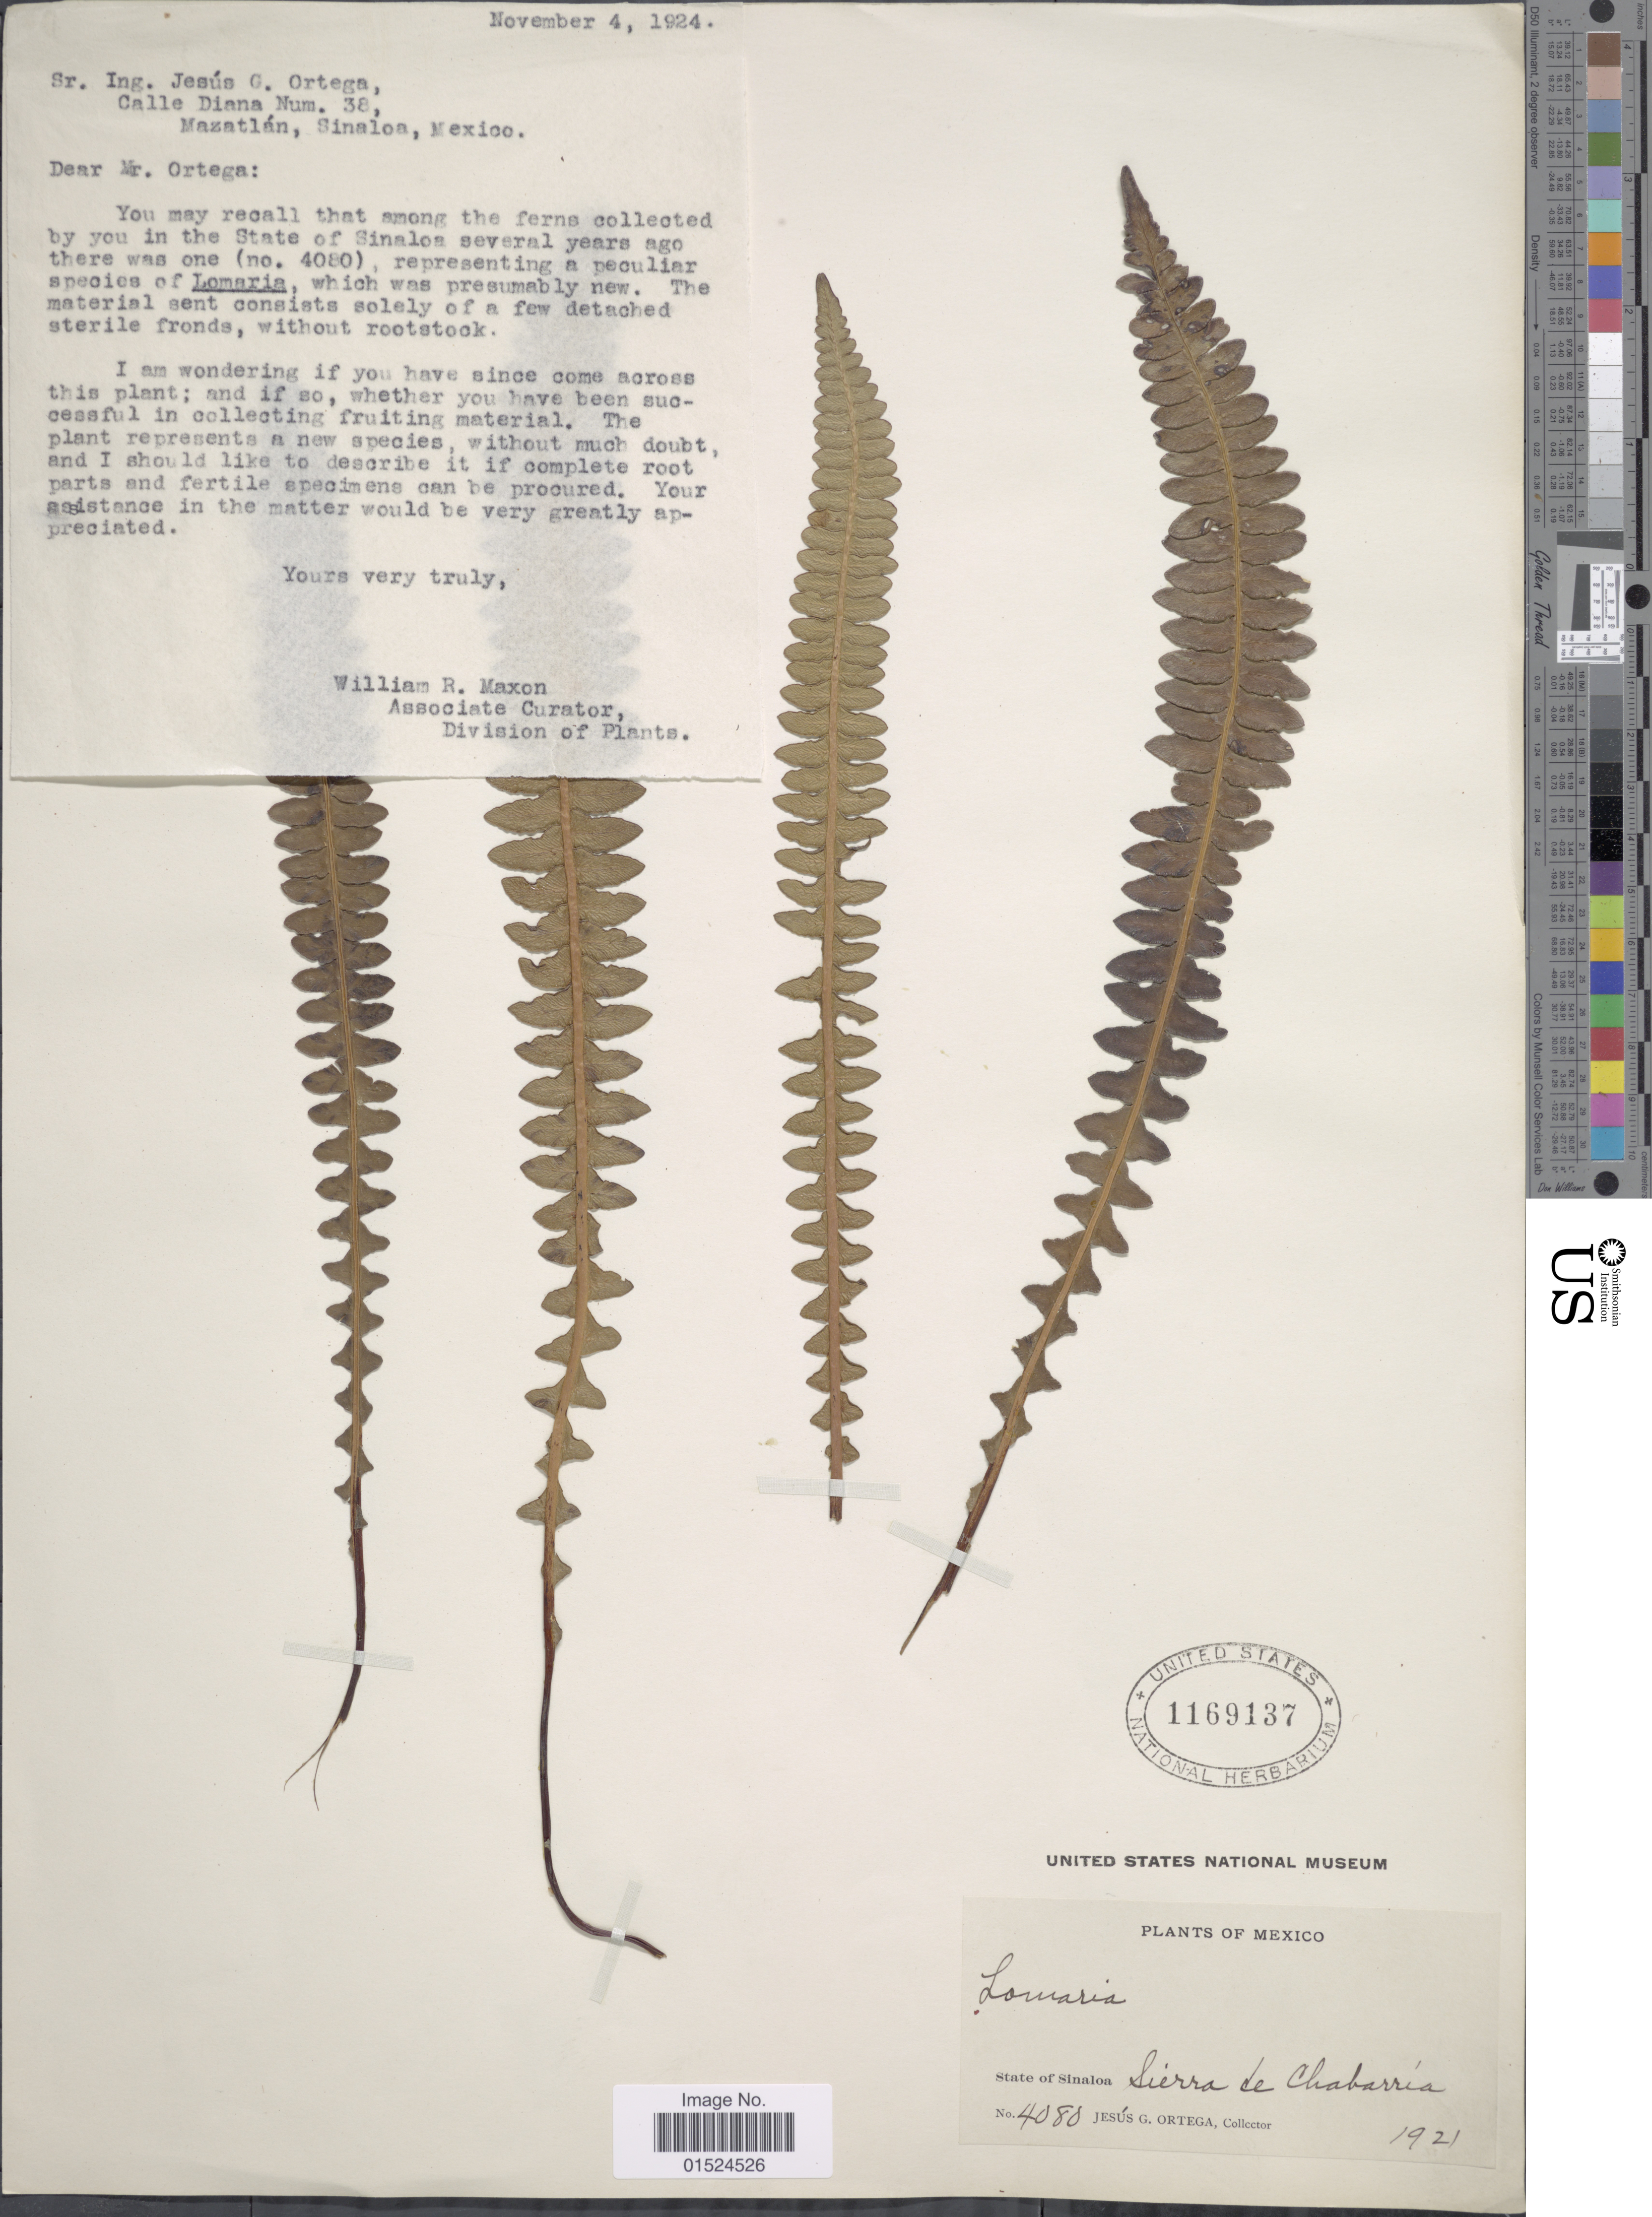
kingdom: Plantae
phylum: Tracheophyta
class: Polypodiopsida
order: Polypodiales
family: Blechnaceae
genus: Blechnum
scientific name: Blechnum stoloniferum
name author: (Mett. ex E. Fourn.) C. Chr.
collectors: J. Ortega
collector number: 4080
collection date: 1921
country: Mexico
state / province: Sinaloa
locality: Sierra de Chabarría, Mazatlán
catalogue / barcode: US 1169137